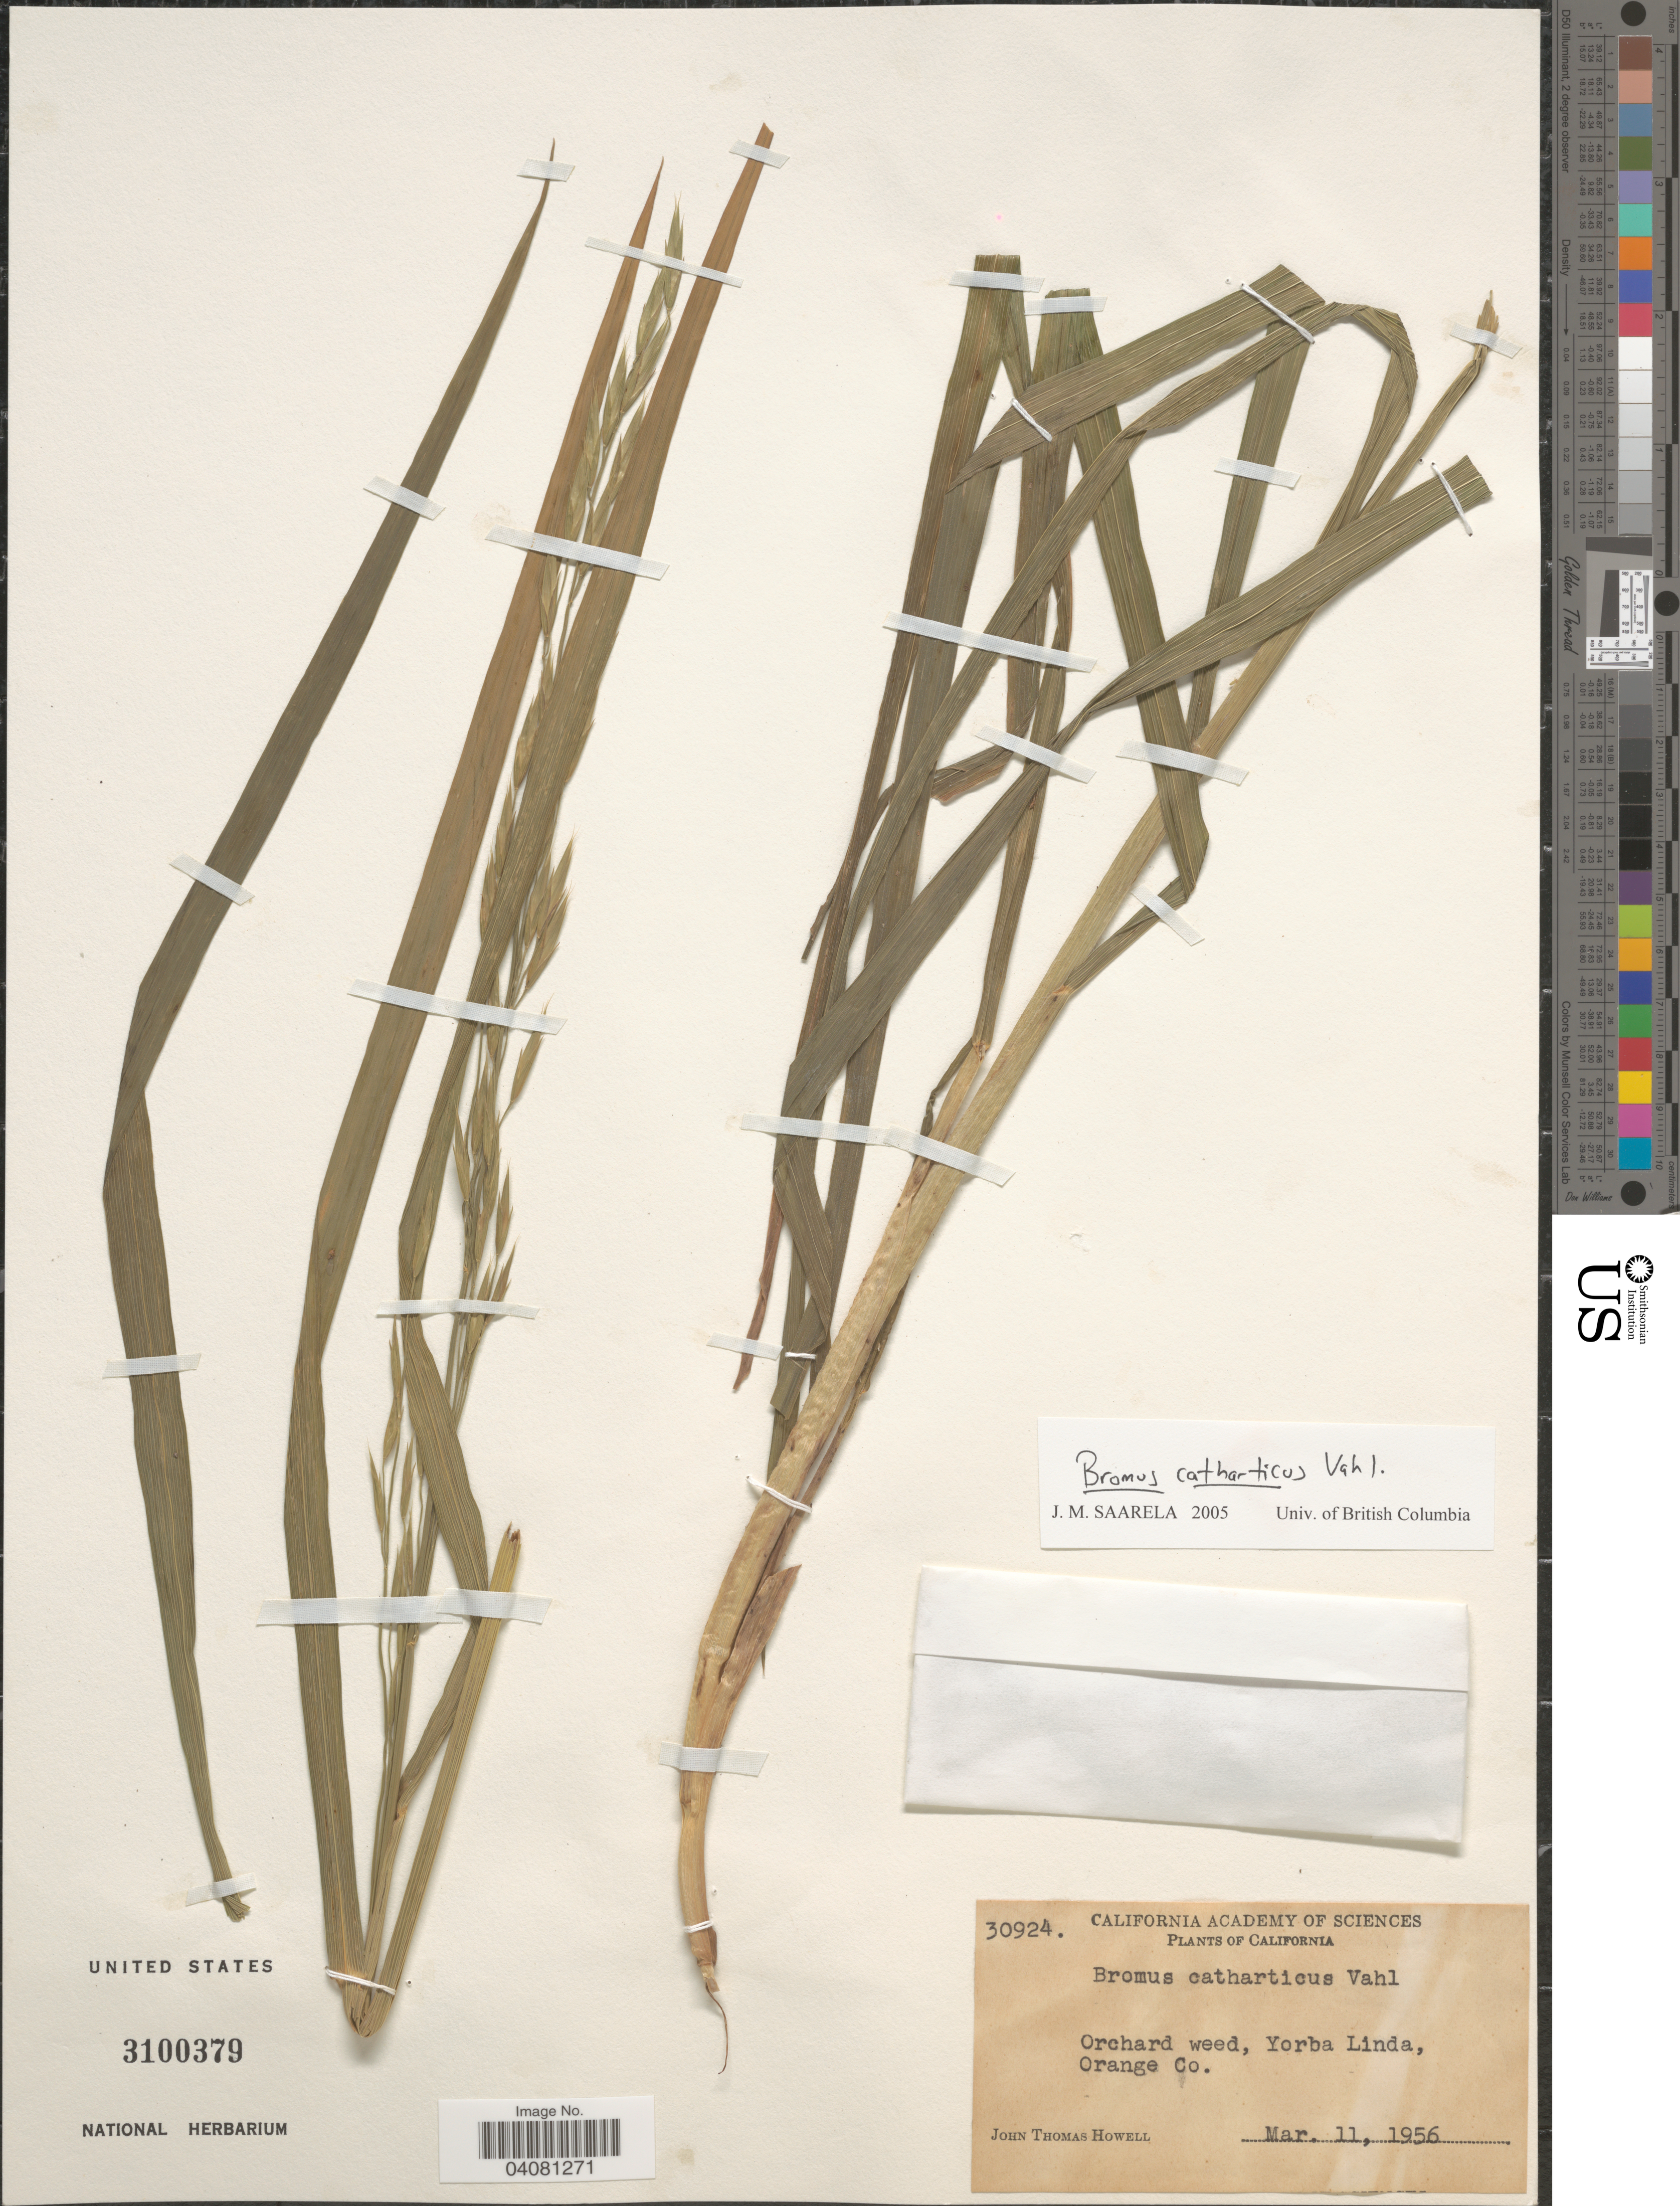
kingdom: Plantae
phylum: Tracheophyta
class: Liliopsida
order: Poales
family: Poaceae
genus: Bromus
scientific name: Bromus catharticus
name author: Vahl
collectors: J. T. Howell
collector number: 30924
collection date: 1956-03-11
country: United States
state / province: California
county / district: Orange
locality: Orchard weed, Yorba Linda, Orange Co.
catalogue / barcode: US 3100379